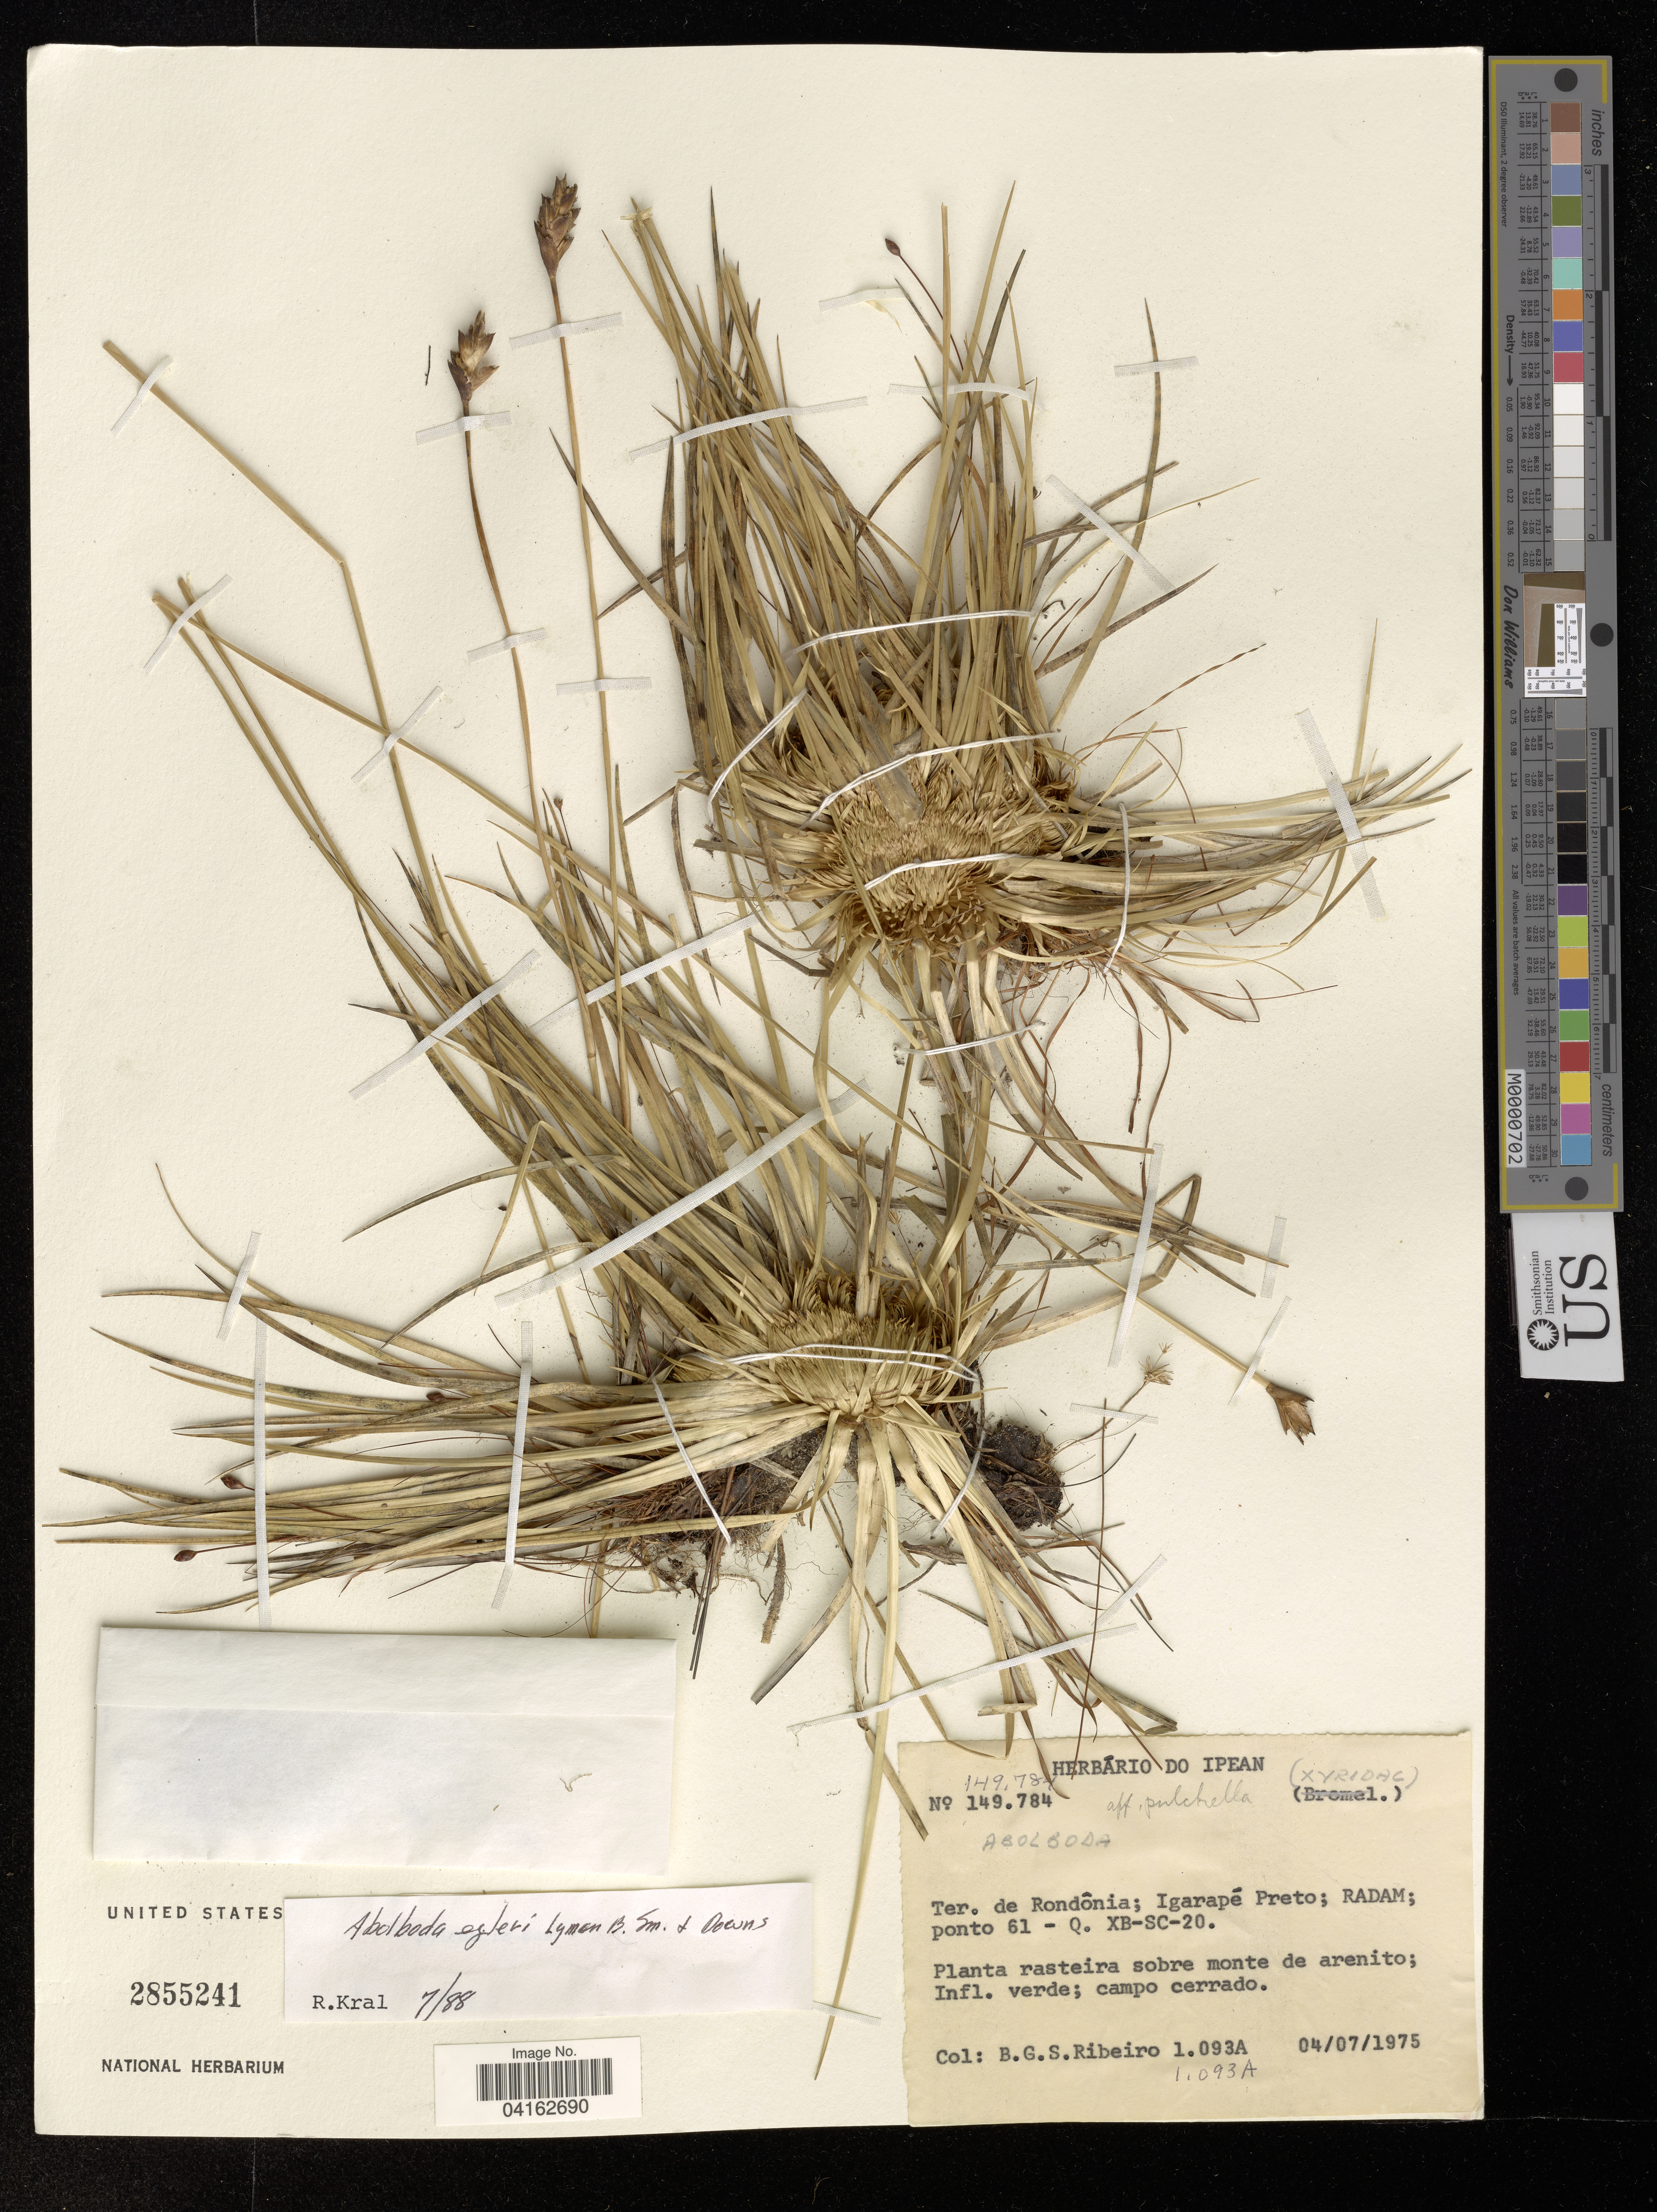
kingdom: Plantae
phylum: Tracheophyta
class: Liliopsida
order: Poales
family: Xyridaceae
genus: Abolboda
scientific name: Abolboda egleri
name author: L.B. Sm. & Downs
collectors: B. G. S. Ribeiro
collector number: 1.093A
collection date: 1975-07-04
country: Brazil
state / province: Rondônia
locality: Ter. de Rondônia; Igarapé Preto; Radam; ponto 61 - Q. XB-SC-20.?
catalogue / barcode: US 2855241